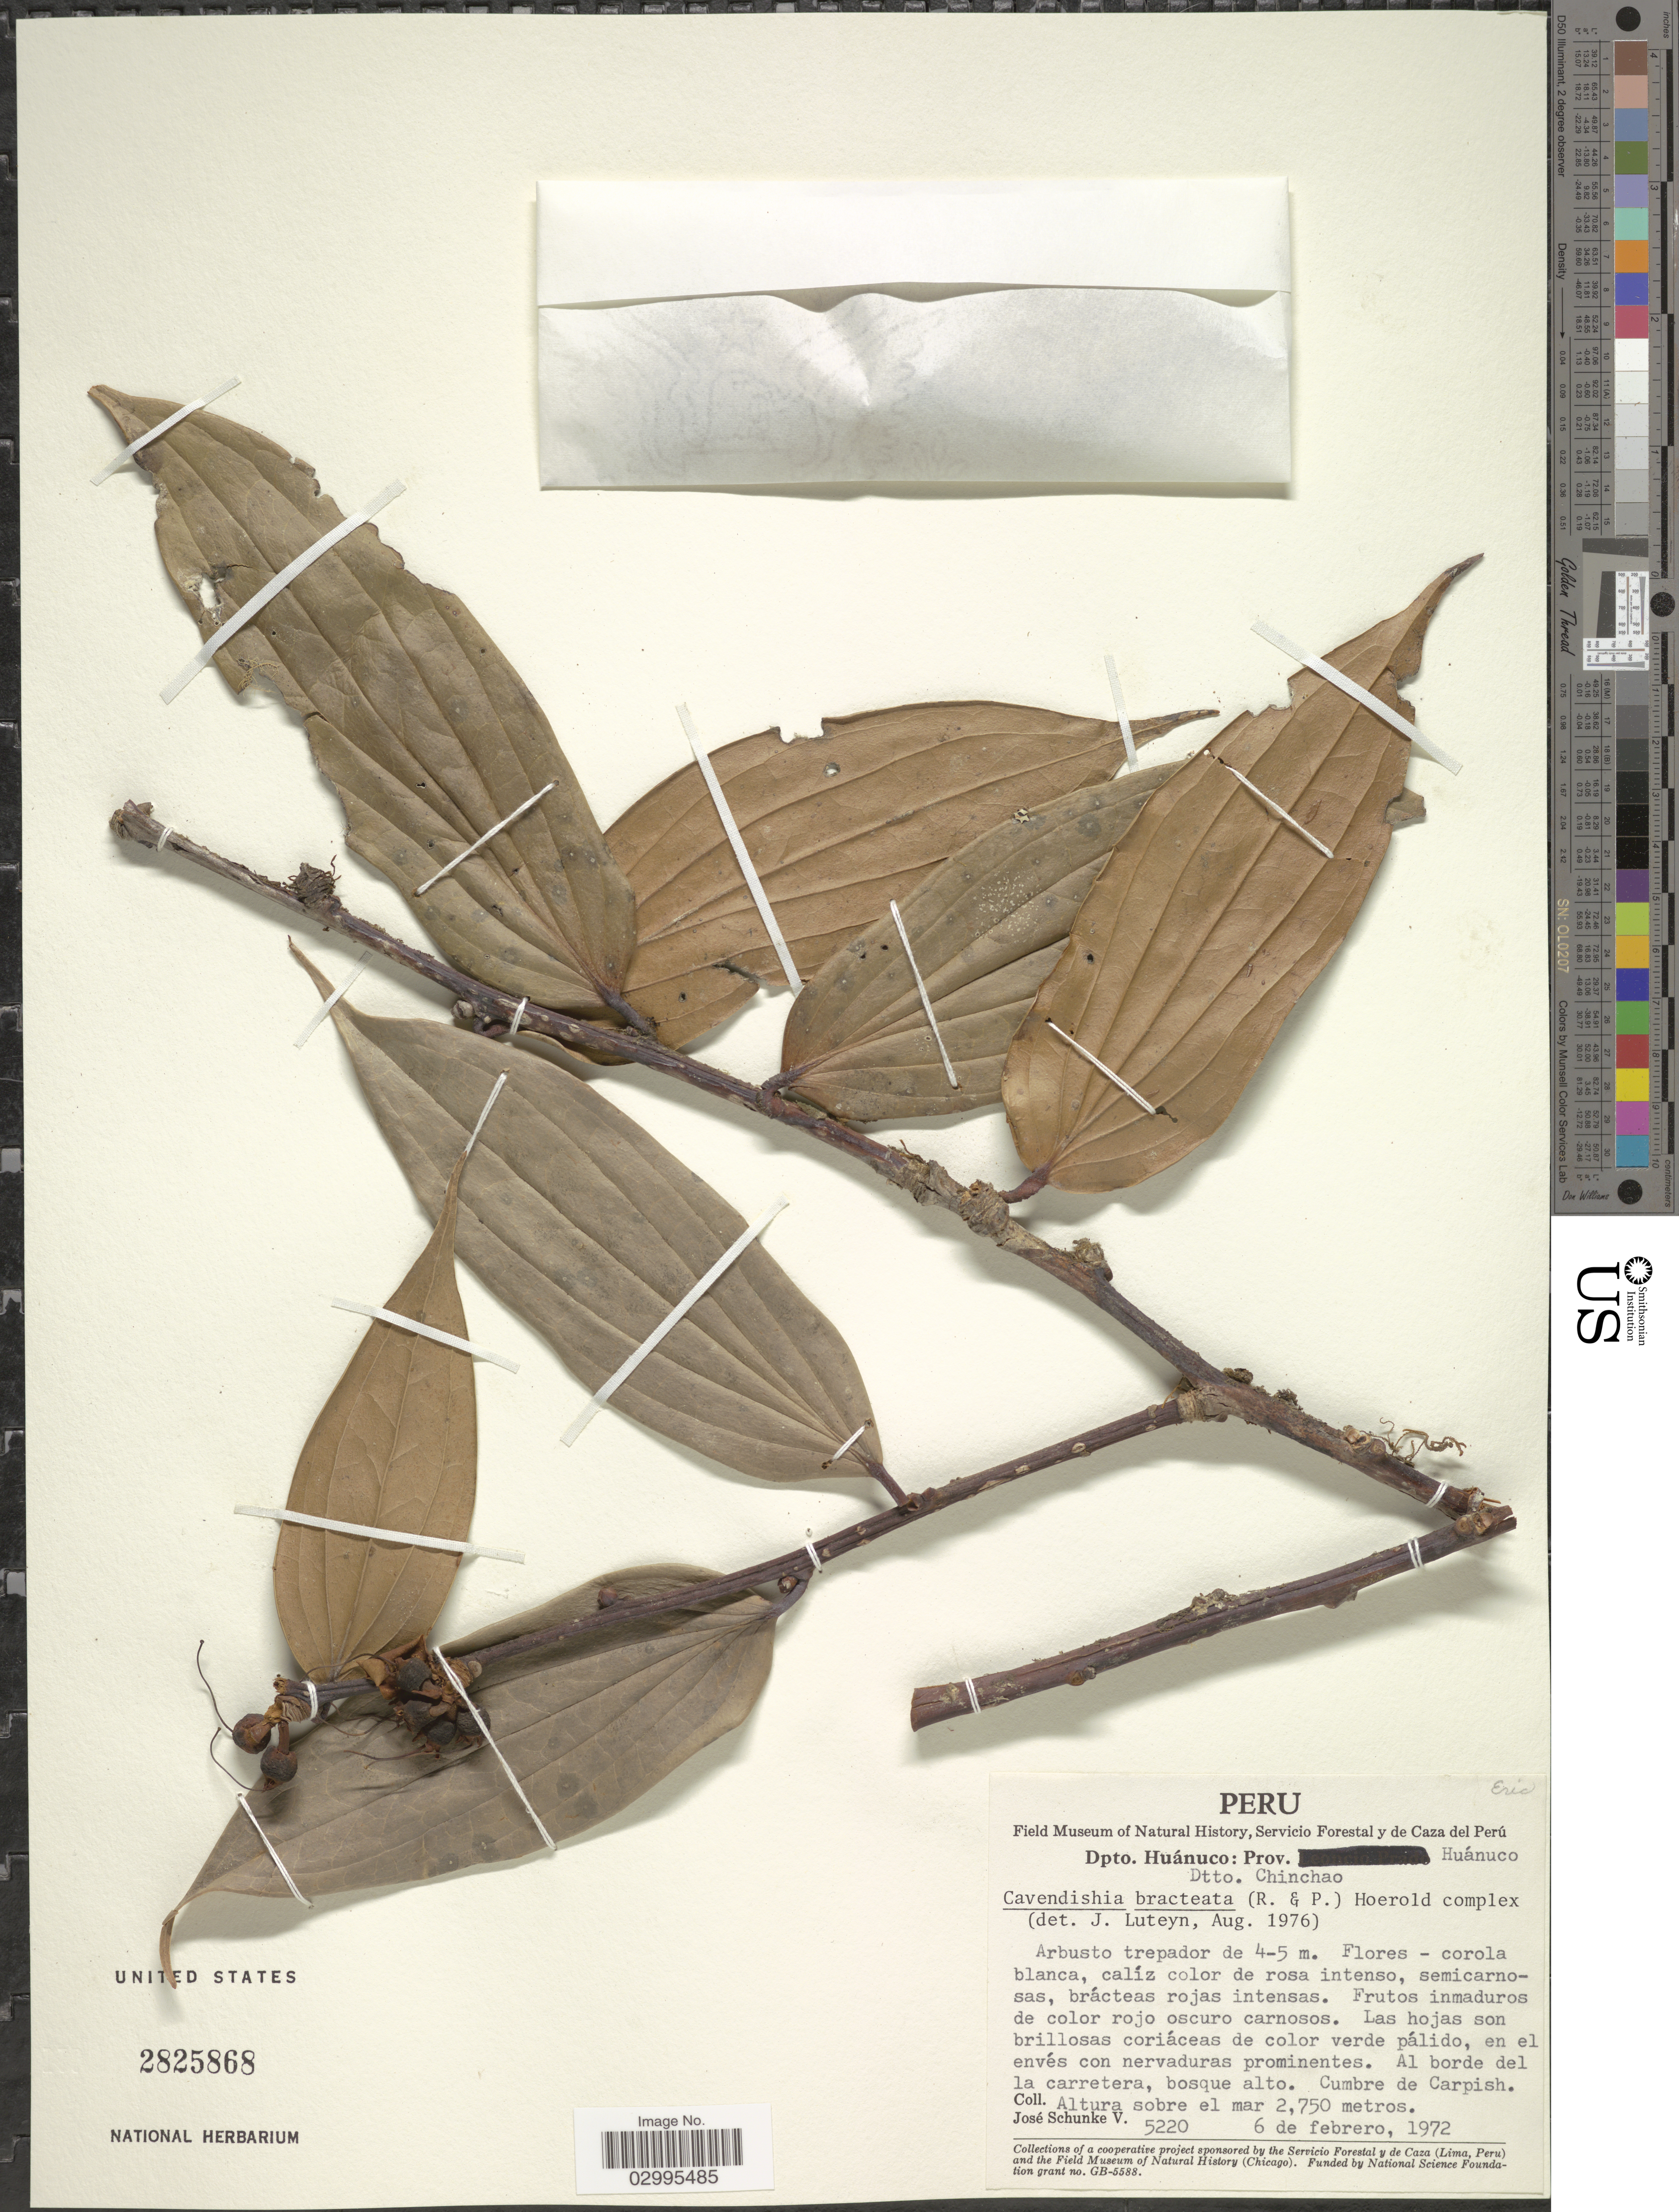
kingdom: Plantae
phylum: Tracheophyta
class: Magnoliopsida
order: Ericales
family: Ericaceae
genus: Cavendishia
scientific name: Cavendishia bracteata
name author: (Ruiz & Pav. ex J. St.-Hil.) Hoerold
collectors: J. Schunke Vigo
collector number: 5220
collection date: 1972-02-06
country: Peru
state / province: Huánuco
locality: Dpto. Huanucó: Dtto. Chinchao. Al borde de la carretera, bosque alto. Cumbre de Carpish.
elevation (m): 2750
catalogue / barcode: US 2825868